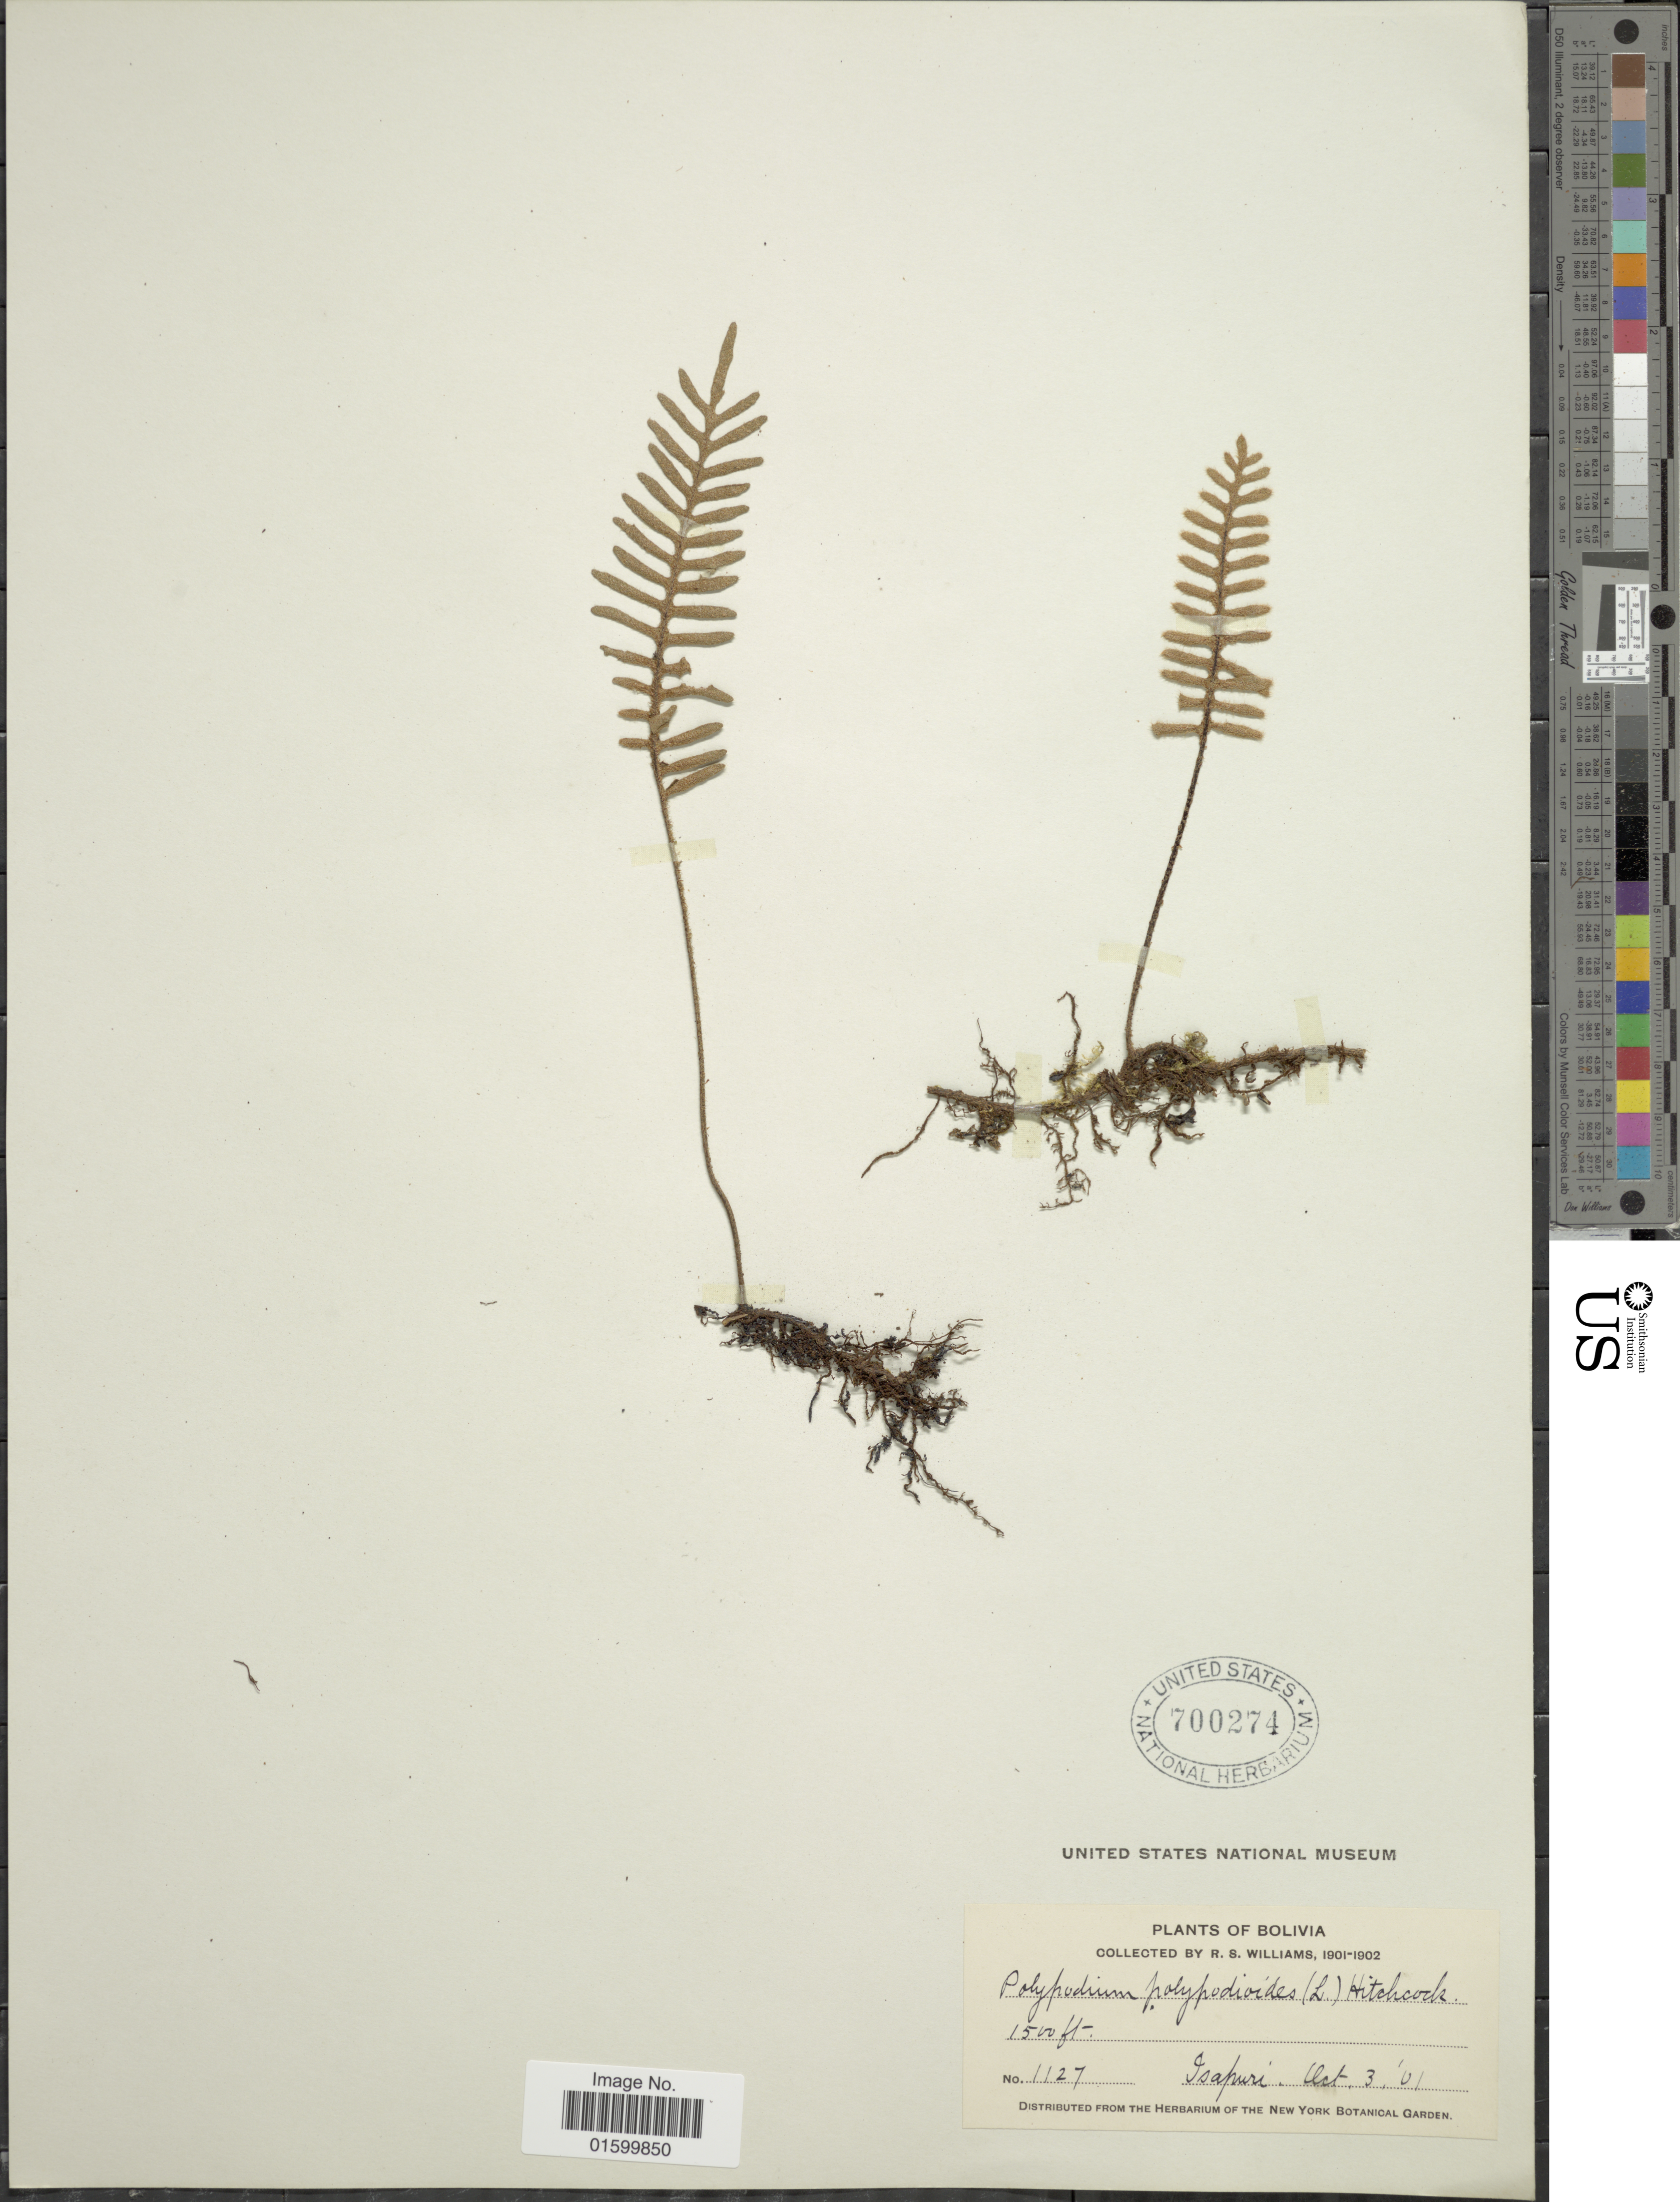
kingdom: Plantae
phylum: Tracheophyta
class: Polypodiopsida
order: Polypodiales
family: Polypodiaceae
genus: Pleopeltis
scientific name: Pleopeltis polypodioides var. burchellii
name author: (Baker) A.R. Sm.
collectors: R. S. Williams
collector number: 1127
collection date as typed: Oct. 3, '01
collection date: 1901-10-03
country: Bolivia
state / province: La Páz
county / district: Larecaja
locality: Isupuri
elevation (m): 457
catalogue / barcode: US 700274